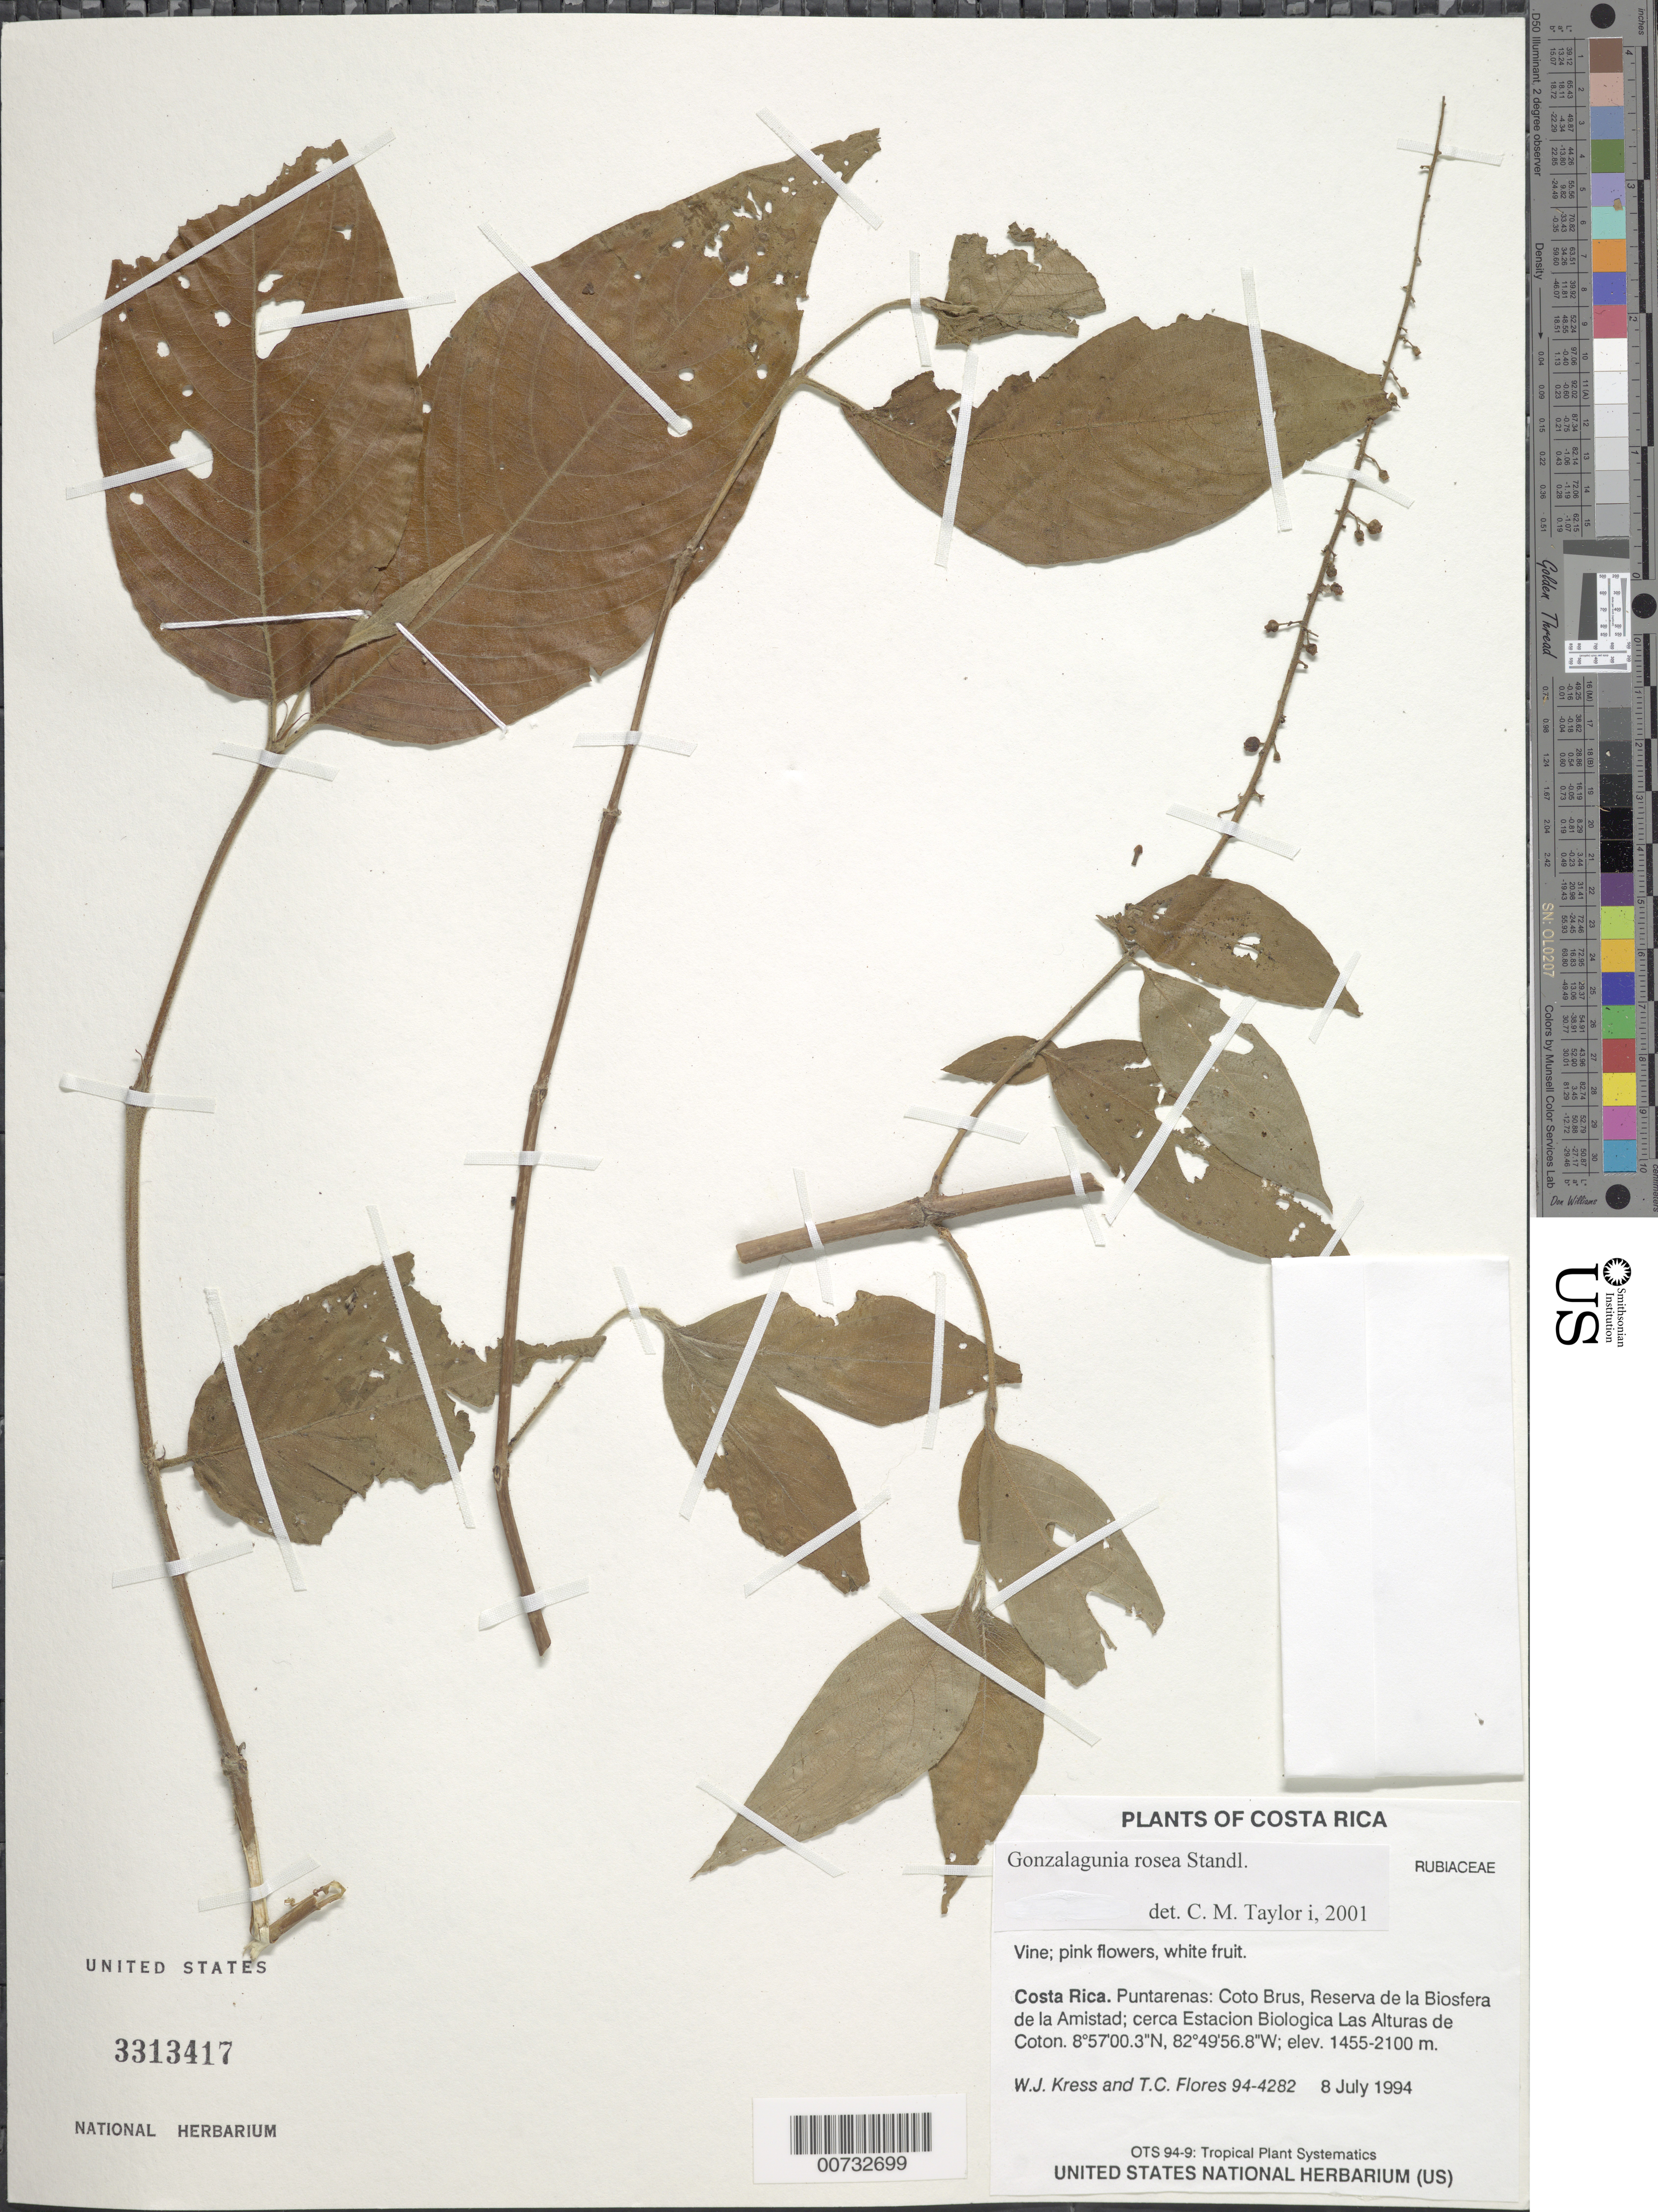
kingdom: Plantae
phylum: Tracheophyta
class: Magnoliopsida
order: Gentianales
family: Rubiaceae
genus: Gonzalagunia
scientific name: Gonzalagunia rosea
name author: Standl.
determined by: Taylor, Charlotte M.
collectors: W. J. Kress & T. C. Flores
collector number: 94-4282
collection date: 1994-09-08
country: Costa Rica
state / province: Puntarenas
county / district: Coto Brus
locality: Reserva de la Biosfera de la Amistad; cerca Estacion Biologica Las Alturas de Coton.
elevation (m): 1455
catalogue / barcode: US 3313417